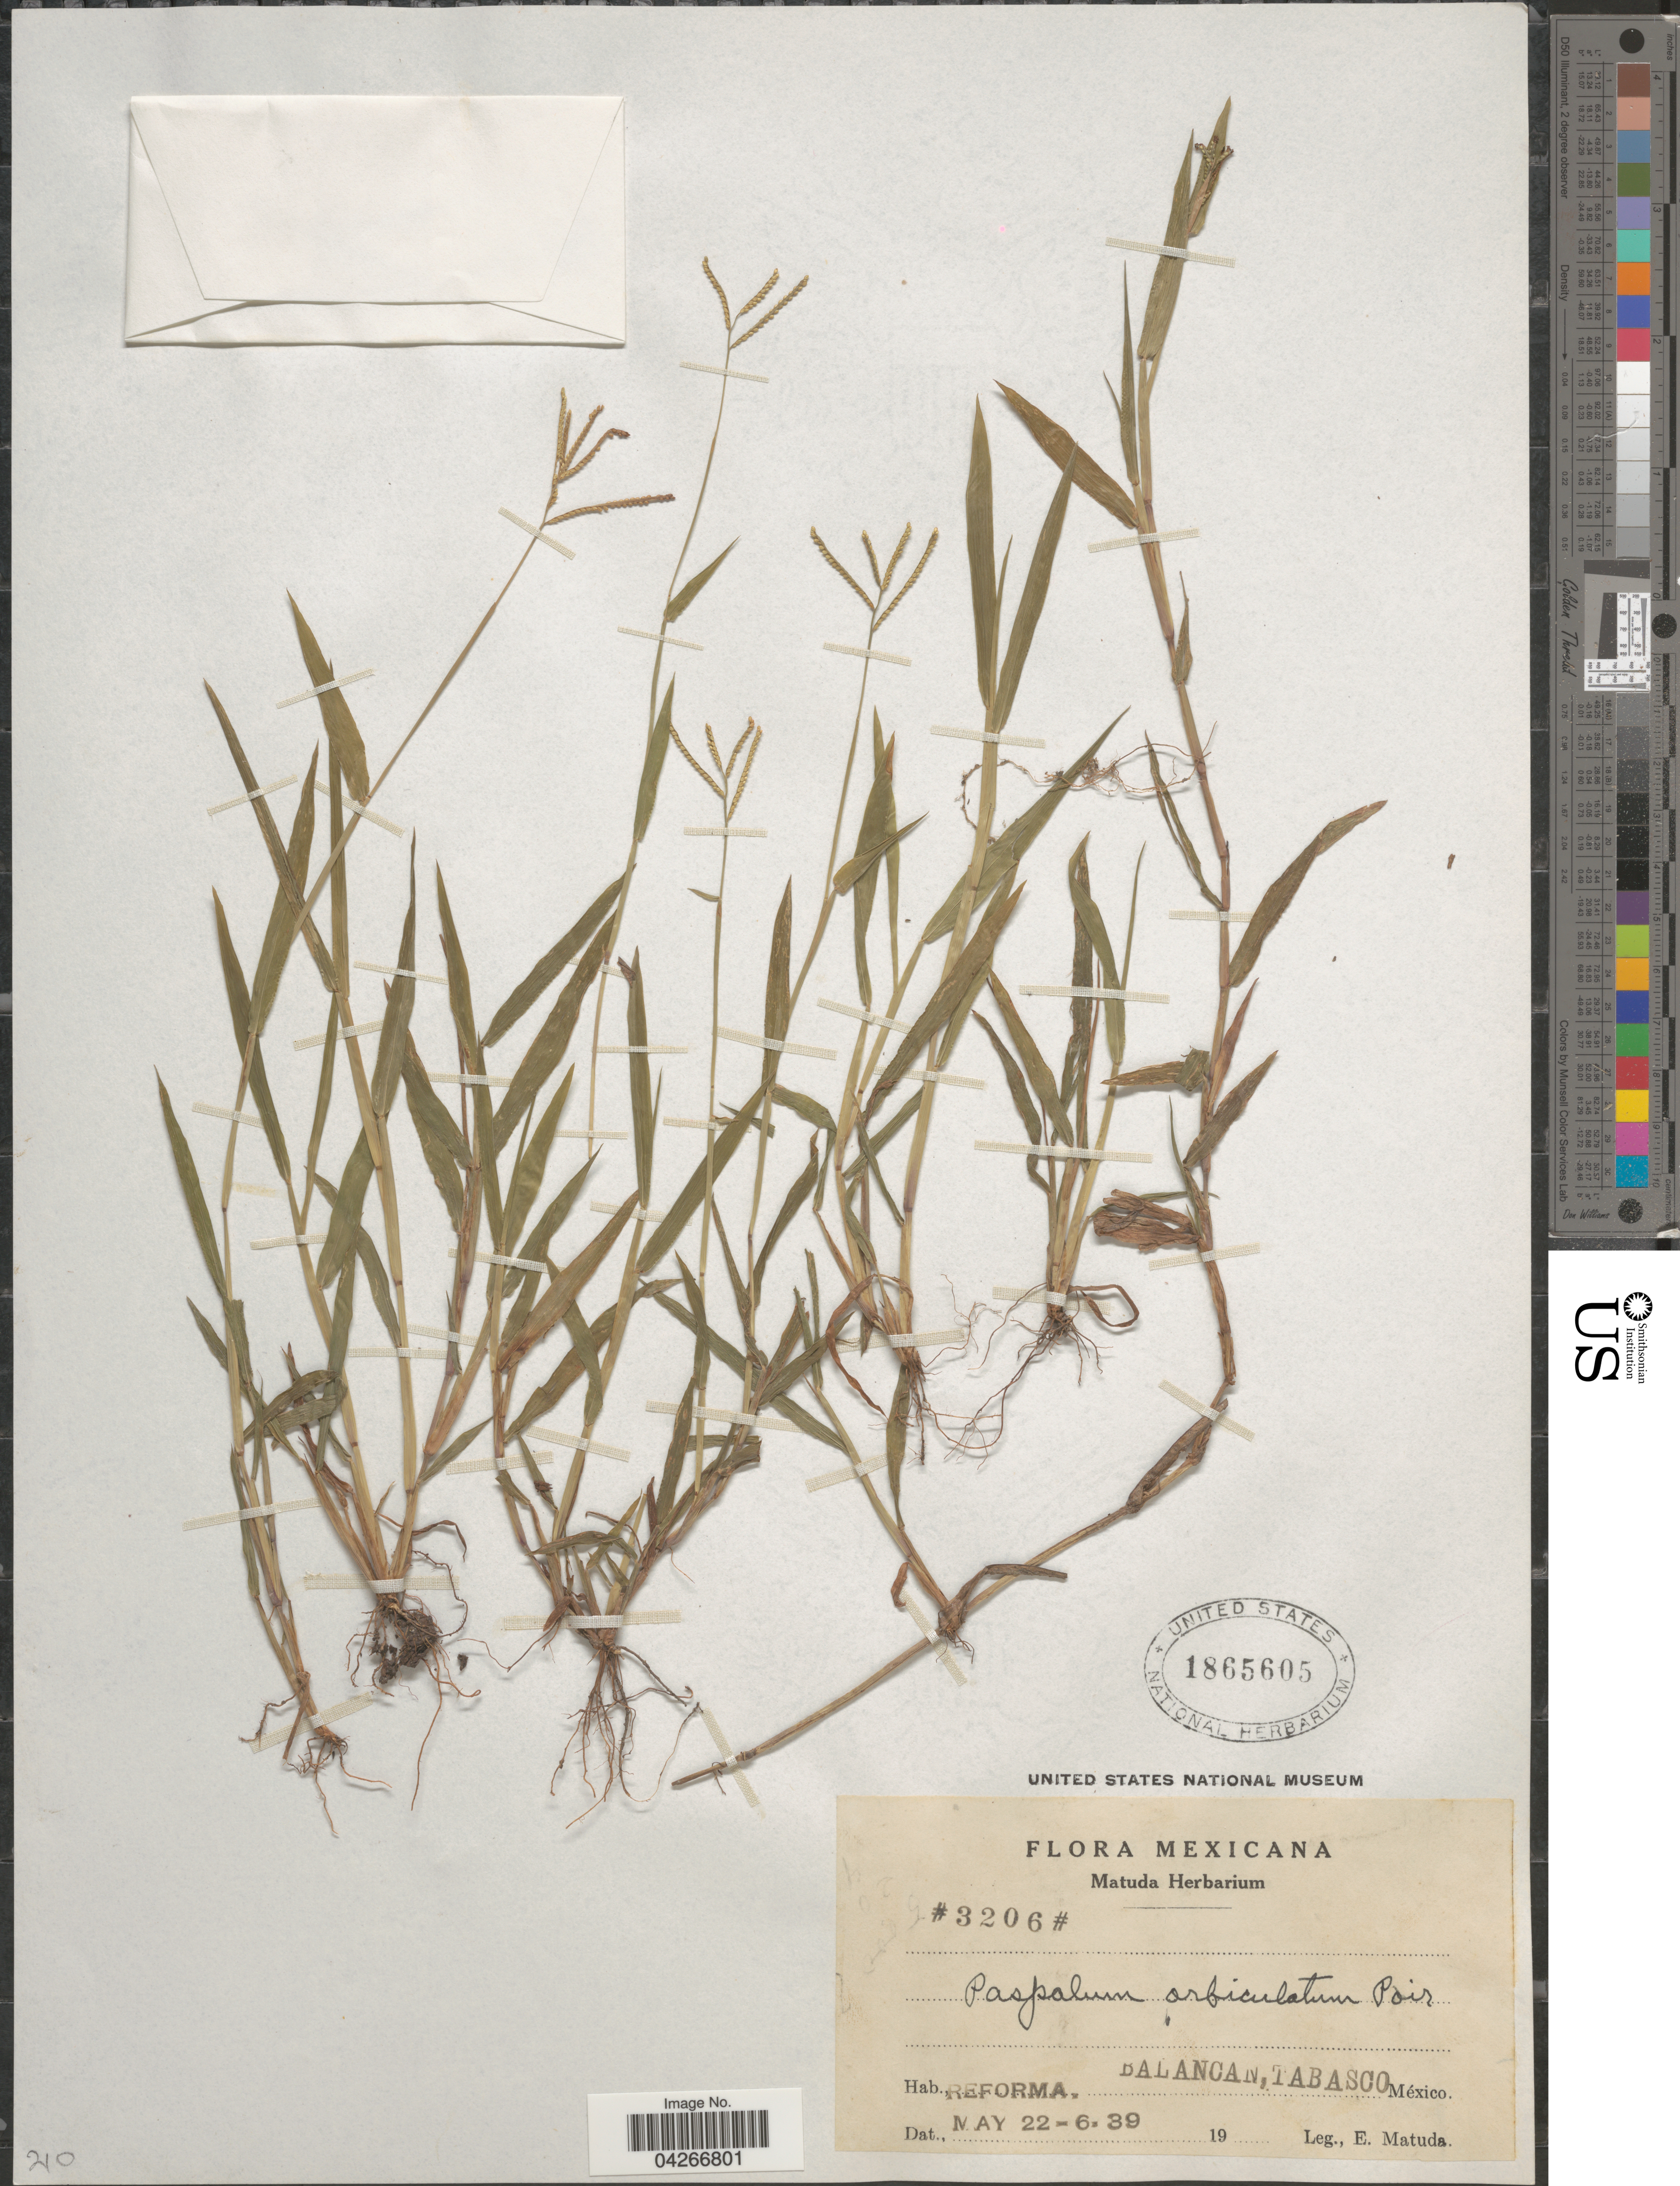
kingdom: Plantae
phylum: Tracheophyta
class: Liliopsida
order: Poales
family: Poaceae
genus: Paspalum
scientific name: Paspalum orbiculatum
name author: Poir. in Lam.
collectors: E. Matuda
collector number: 3206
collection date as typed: Transcribed d/m/y: 22/5/39 to 22/6/39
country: Mexico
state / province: Tabasco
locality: Reforma. Balancan.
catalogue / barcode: US 1865605